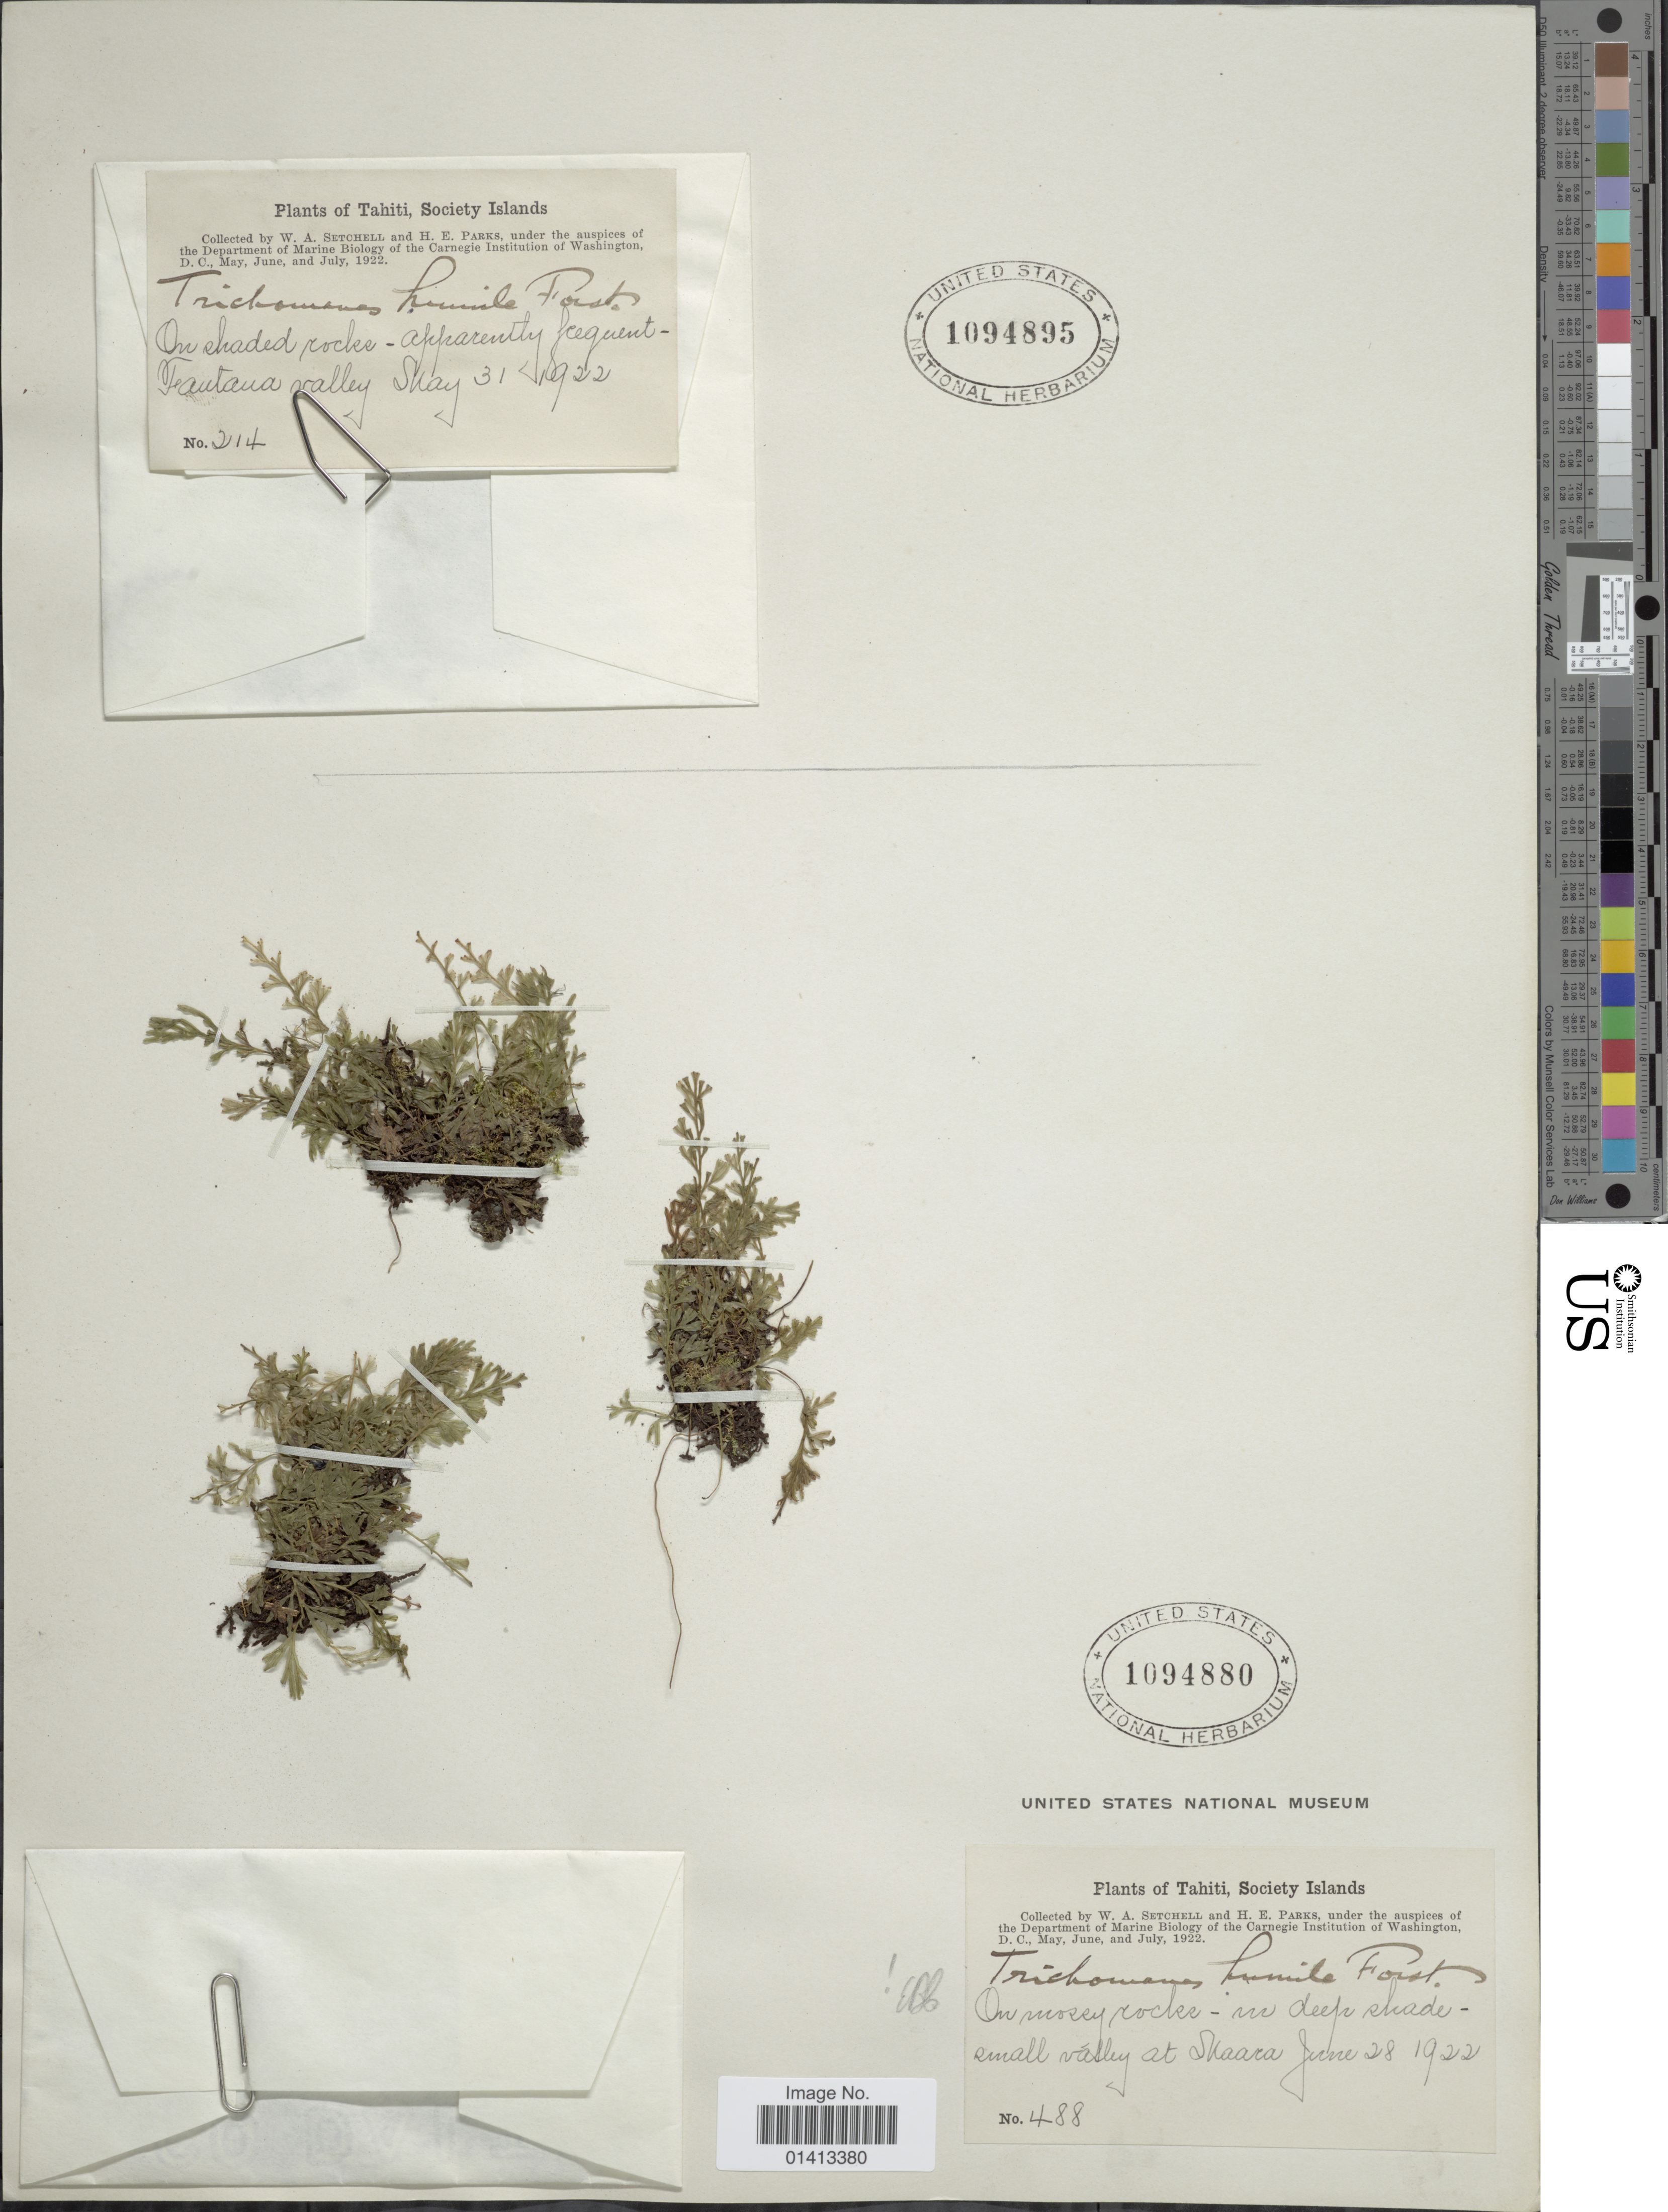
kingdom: Plantae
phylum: Tracheophyta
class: Polypodiopsida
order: Hymenophyllales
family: Hymenophyllaceae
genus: Crepidomanes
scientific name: Crepidomanes humilis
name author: (G. Forst.) Bosch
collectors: W. Setchell & H. E. Parks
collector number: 214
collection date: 1922-05-31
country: French Polynesia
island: Tahiti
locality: Tahiti, Society Islands, Fantaua valley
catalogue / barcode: US 1094895-2